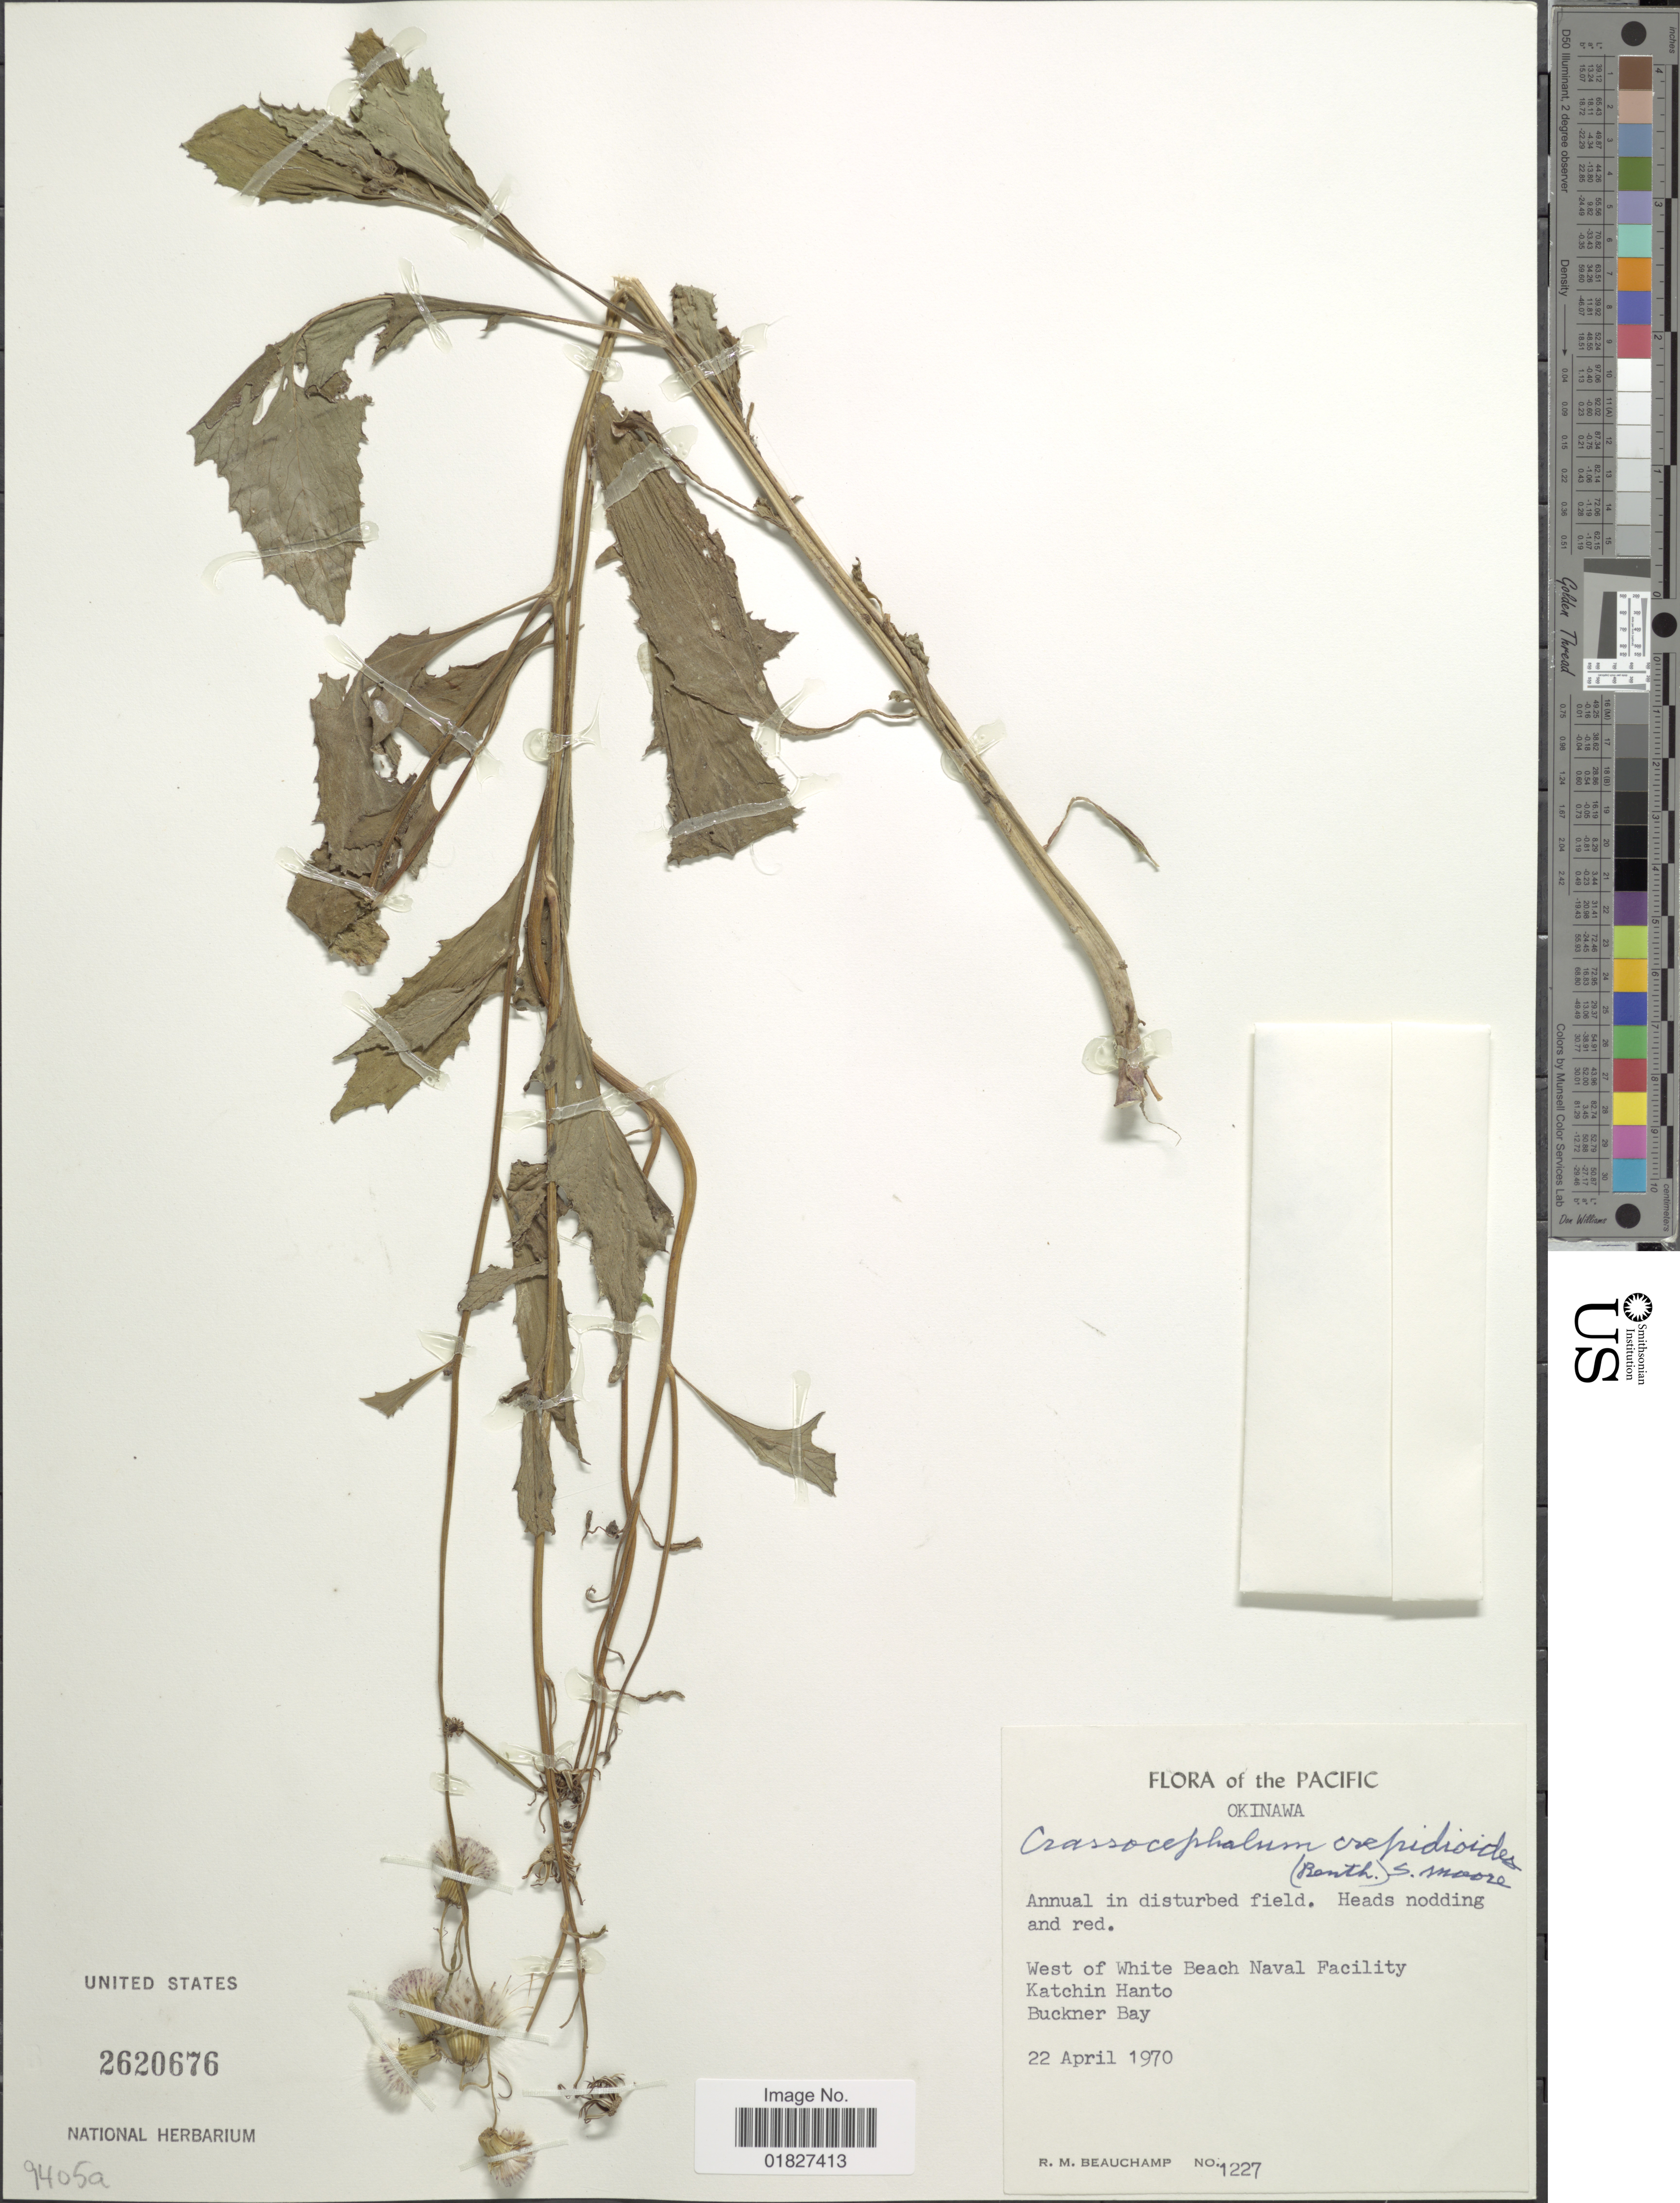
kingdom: Plantae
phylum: Tracheophyta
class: Magnoliopsida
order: Asterales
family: Asteraceae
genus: Crassocephalum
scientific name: Crassocephalum crepidioides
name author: (Benth.) S. Moore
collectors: R. Beauchamp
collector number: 1227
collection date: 1970-04-22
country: Japan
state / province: Okinawa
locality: Pacific, west of White Beach Naval Facility, Katchin Hanto, Buckner Bay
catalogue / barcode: US 2620676